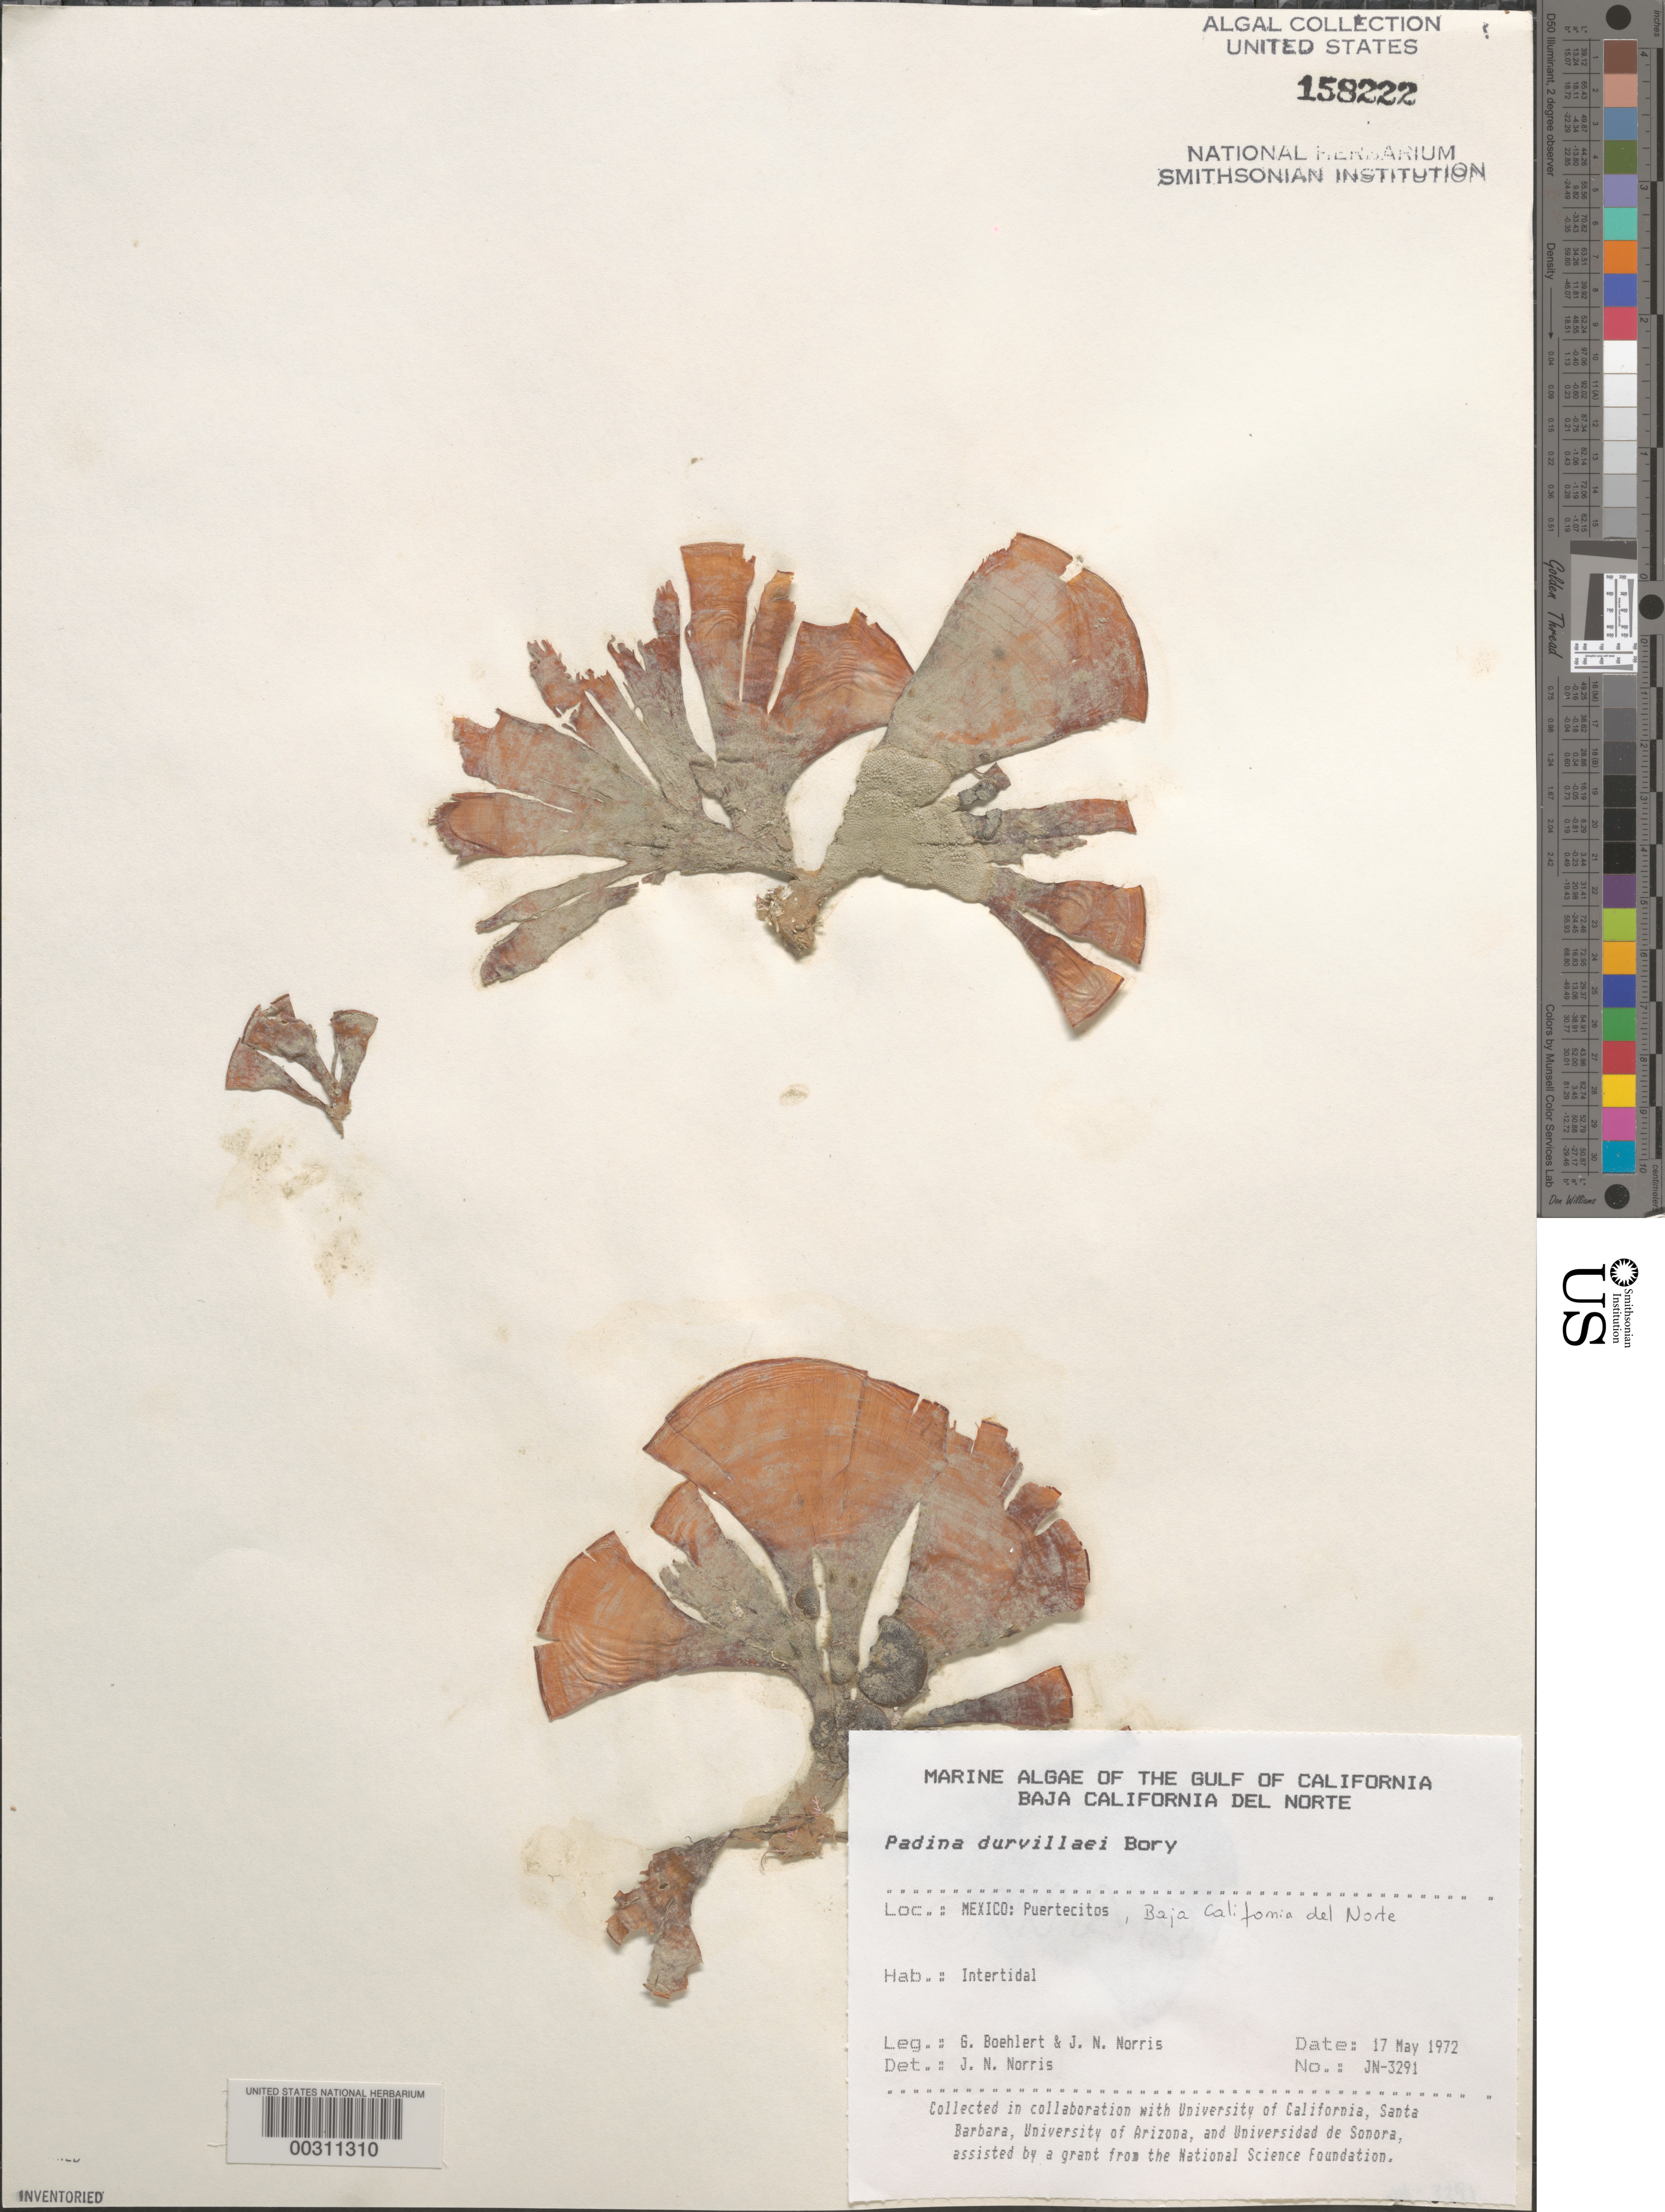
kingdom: Chromista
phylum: Ochrophyta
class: Phaeophyceae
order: Dictyotales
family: Dictyotaceae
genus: Padina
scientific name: Padina durvillaei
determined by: Norris, James N.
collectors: G. Boehlert & J. N. Norris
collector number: JN-3291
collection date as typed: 17 May 1972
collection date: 1972-05-17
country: Mexico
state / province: Baja California Norte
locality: Puertecitos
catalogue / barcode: US 158222